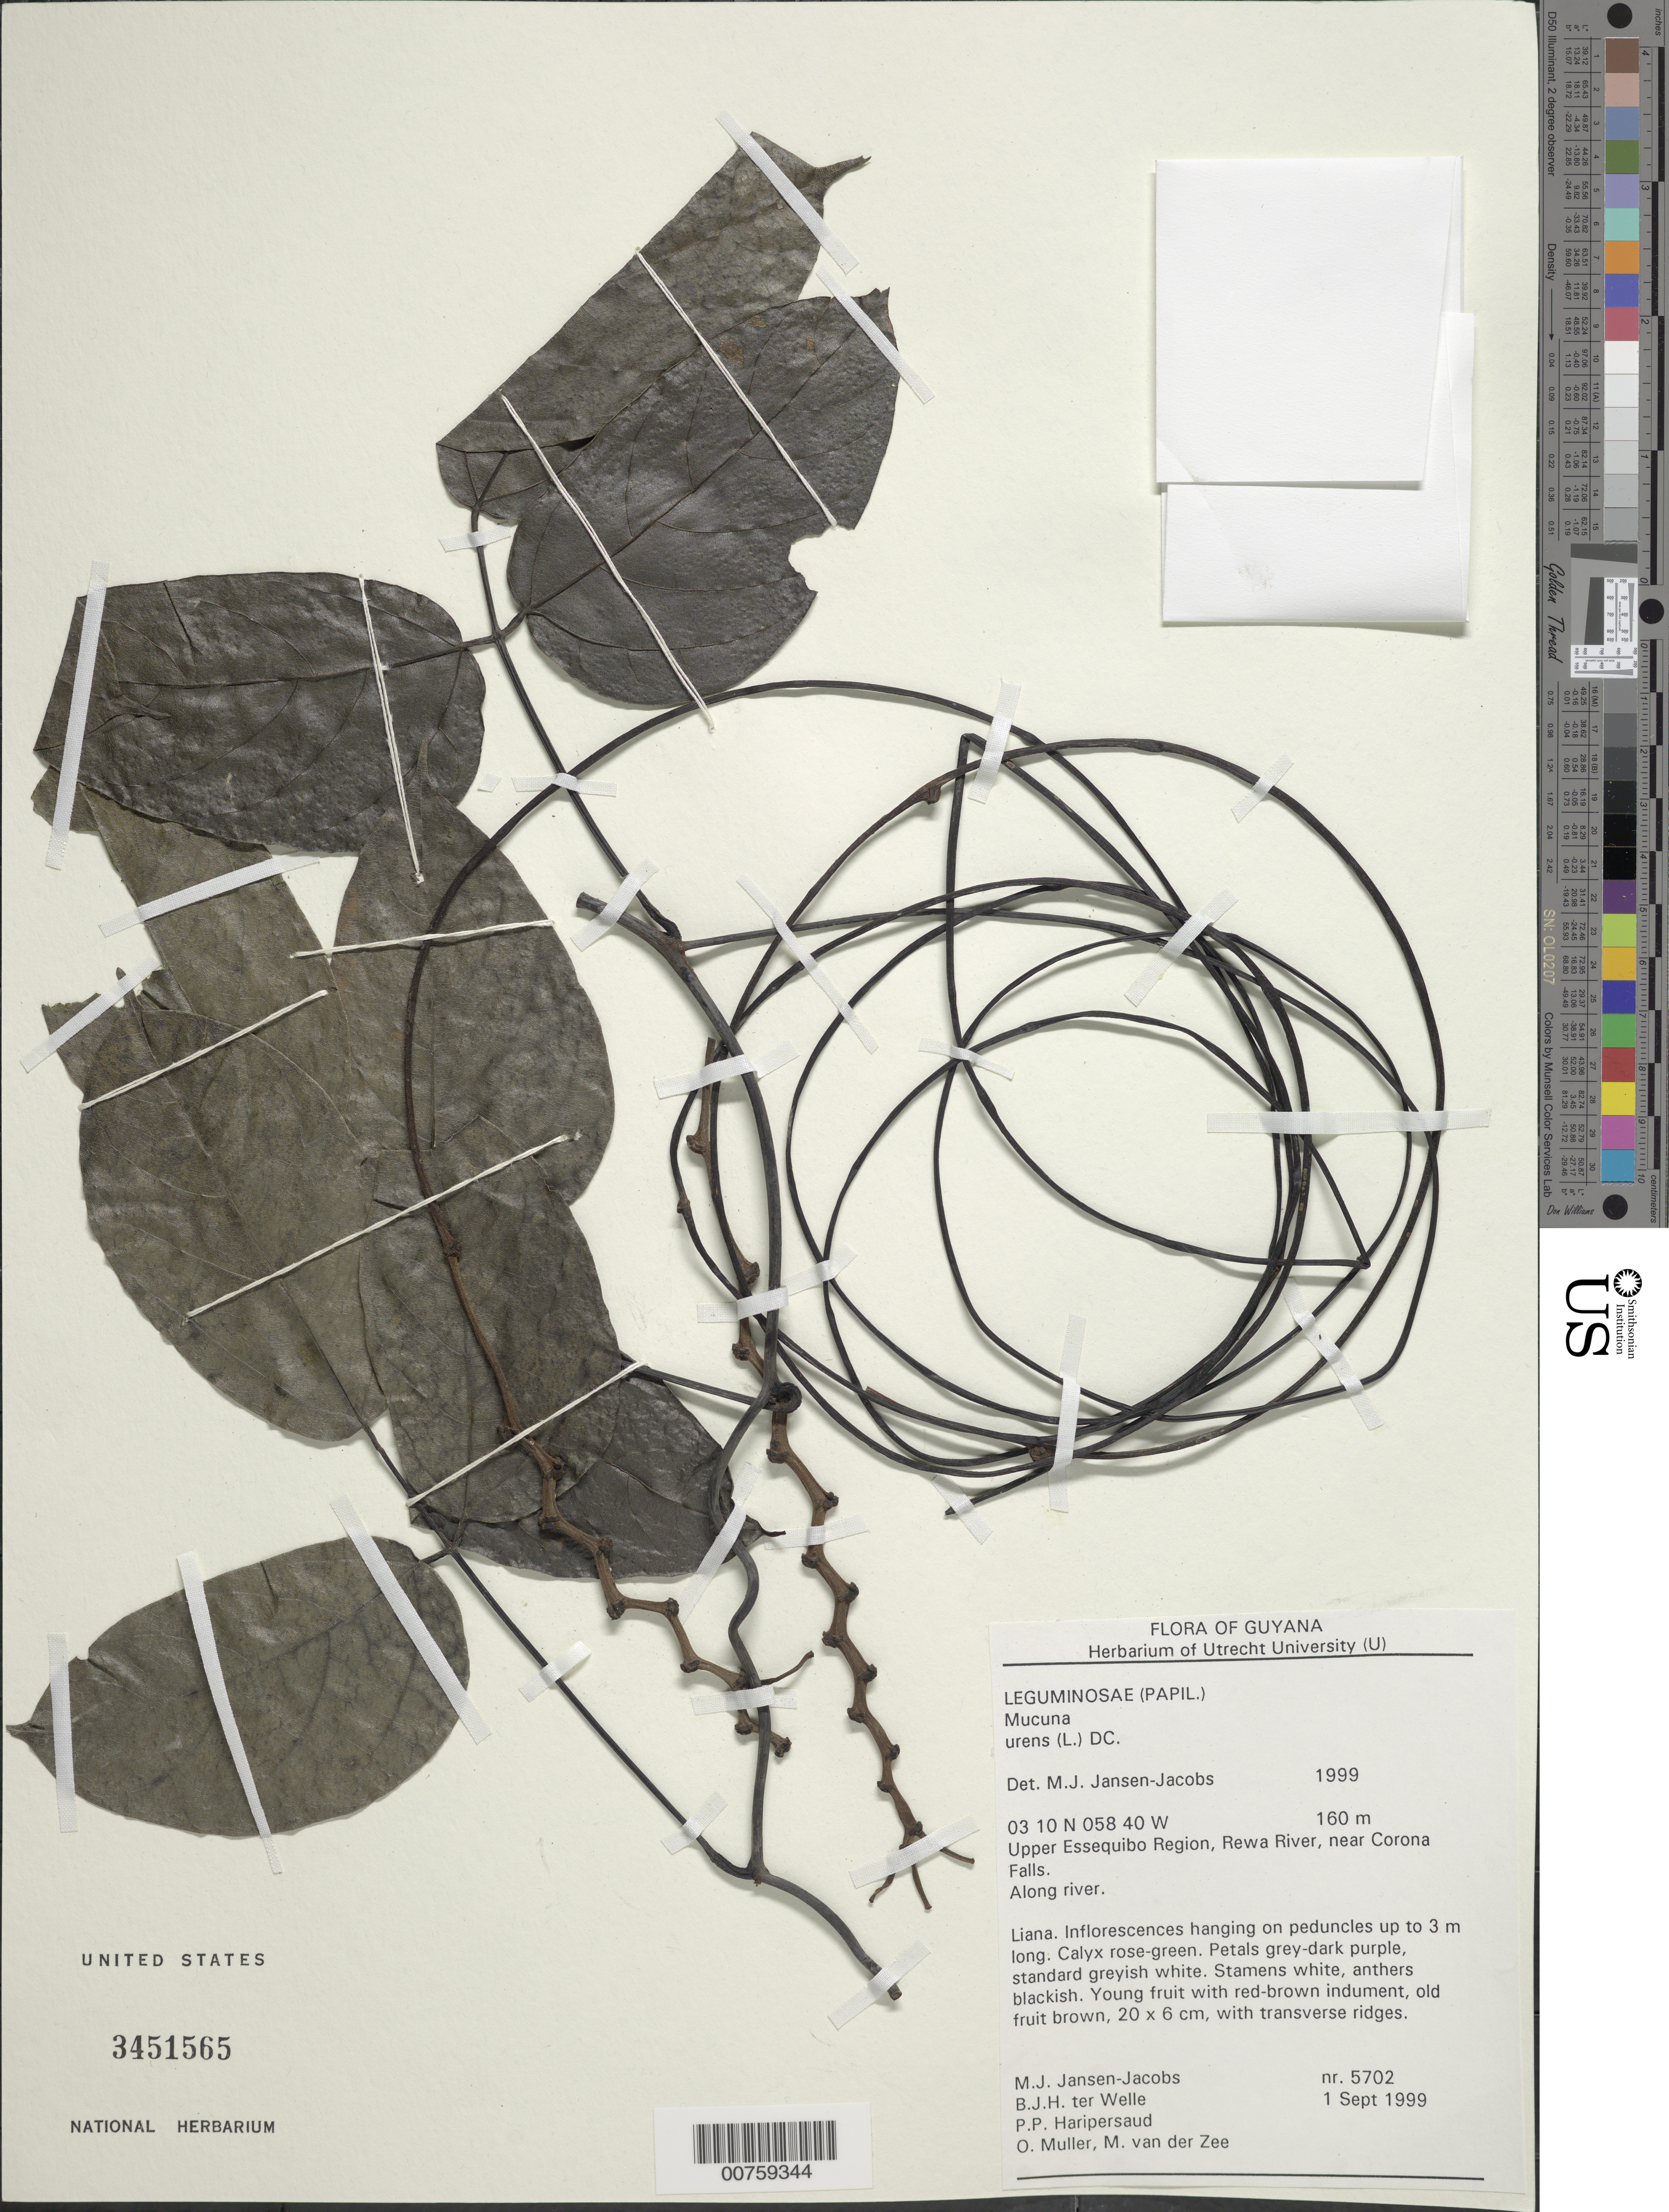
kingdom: Plantae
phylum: Tracheophyta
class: Magnoliopsida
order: Fabales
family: Fabaceae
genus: Mucuna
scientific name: Mucuna urens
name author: (L.) Medik.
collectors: M. J. Jansen-Jacobs, B. Welle, P. Haripersaud, O. Muller & M. van der Zee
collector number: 5702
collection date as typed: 1-Sep-99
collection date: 1999-09-01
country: Guyana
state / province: U. Takutu-U. Essequibo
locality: Rewa River, near Corona Falls, Upper Essequibo Region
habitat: Along river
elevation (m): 160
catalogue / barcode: US 3451565